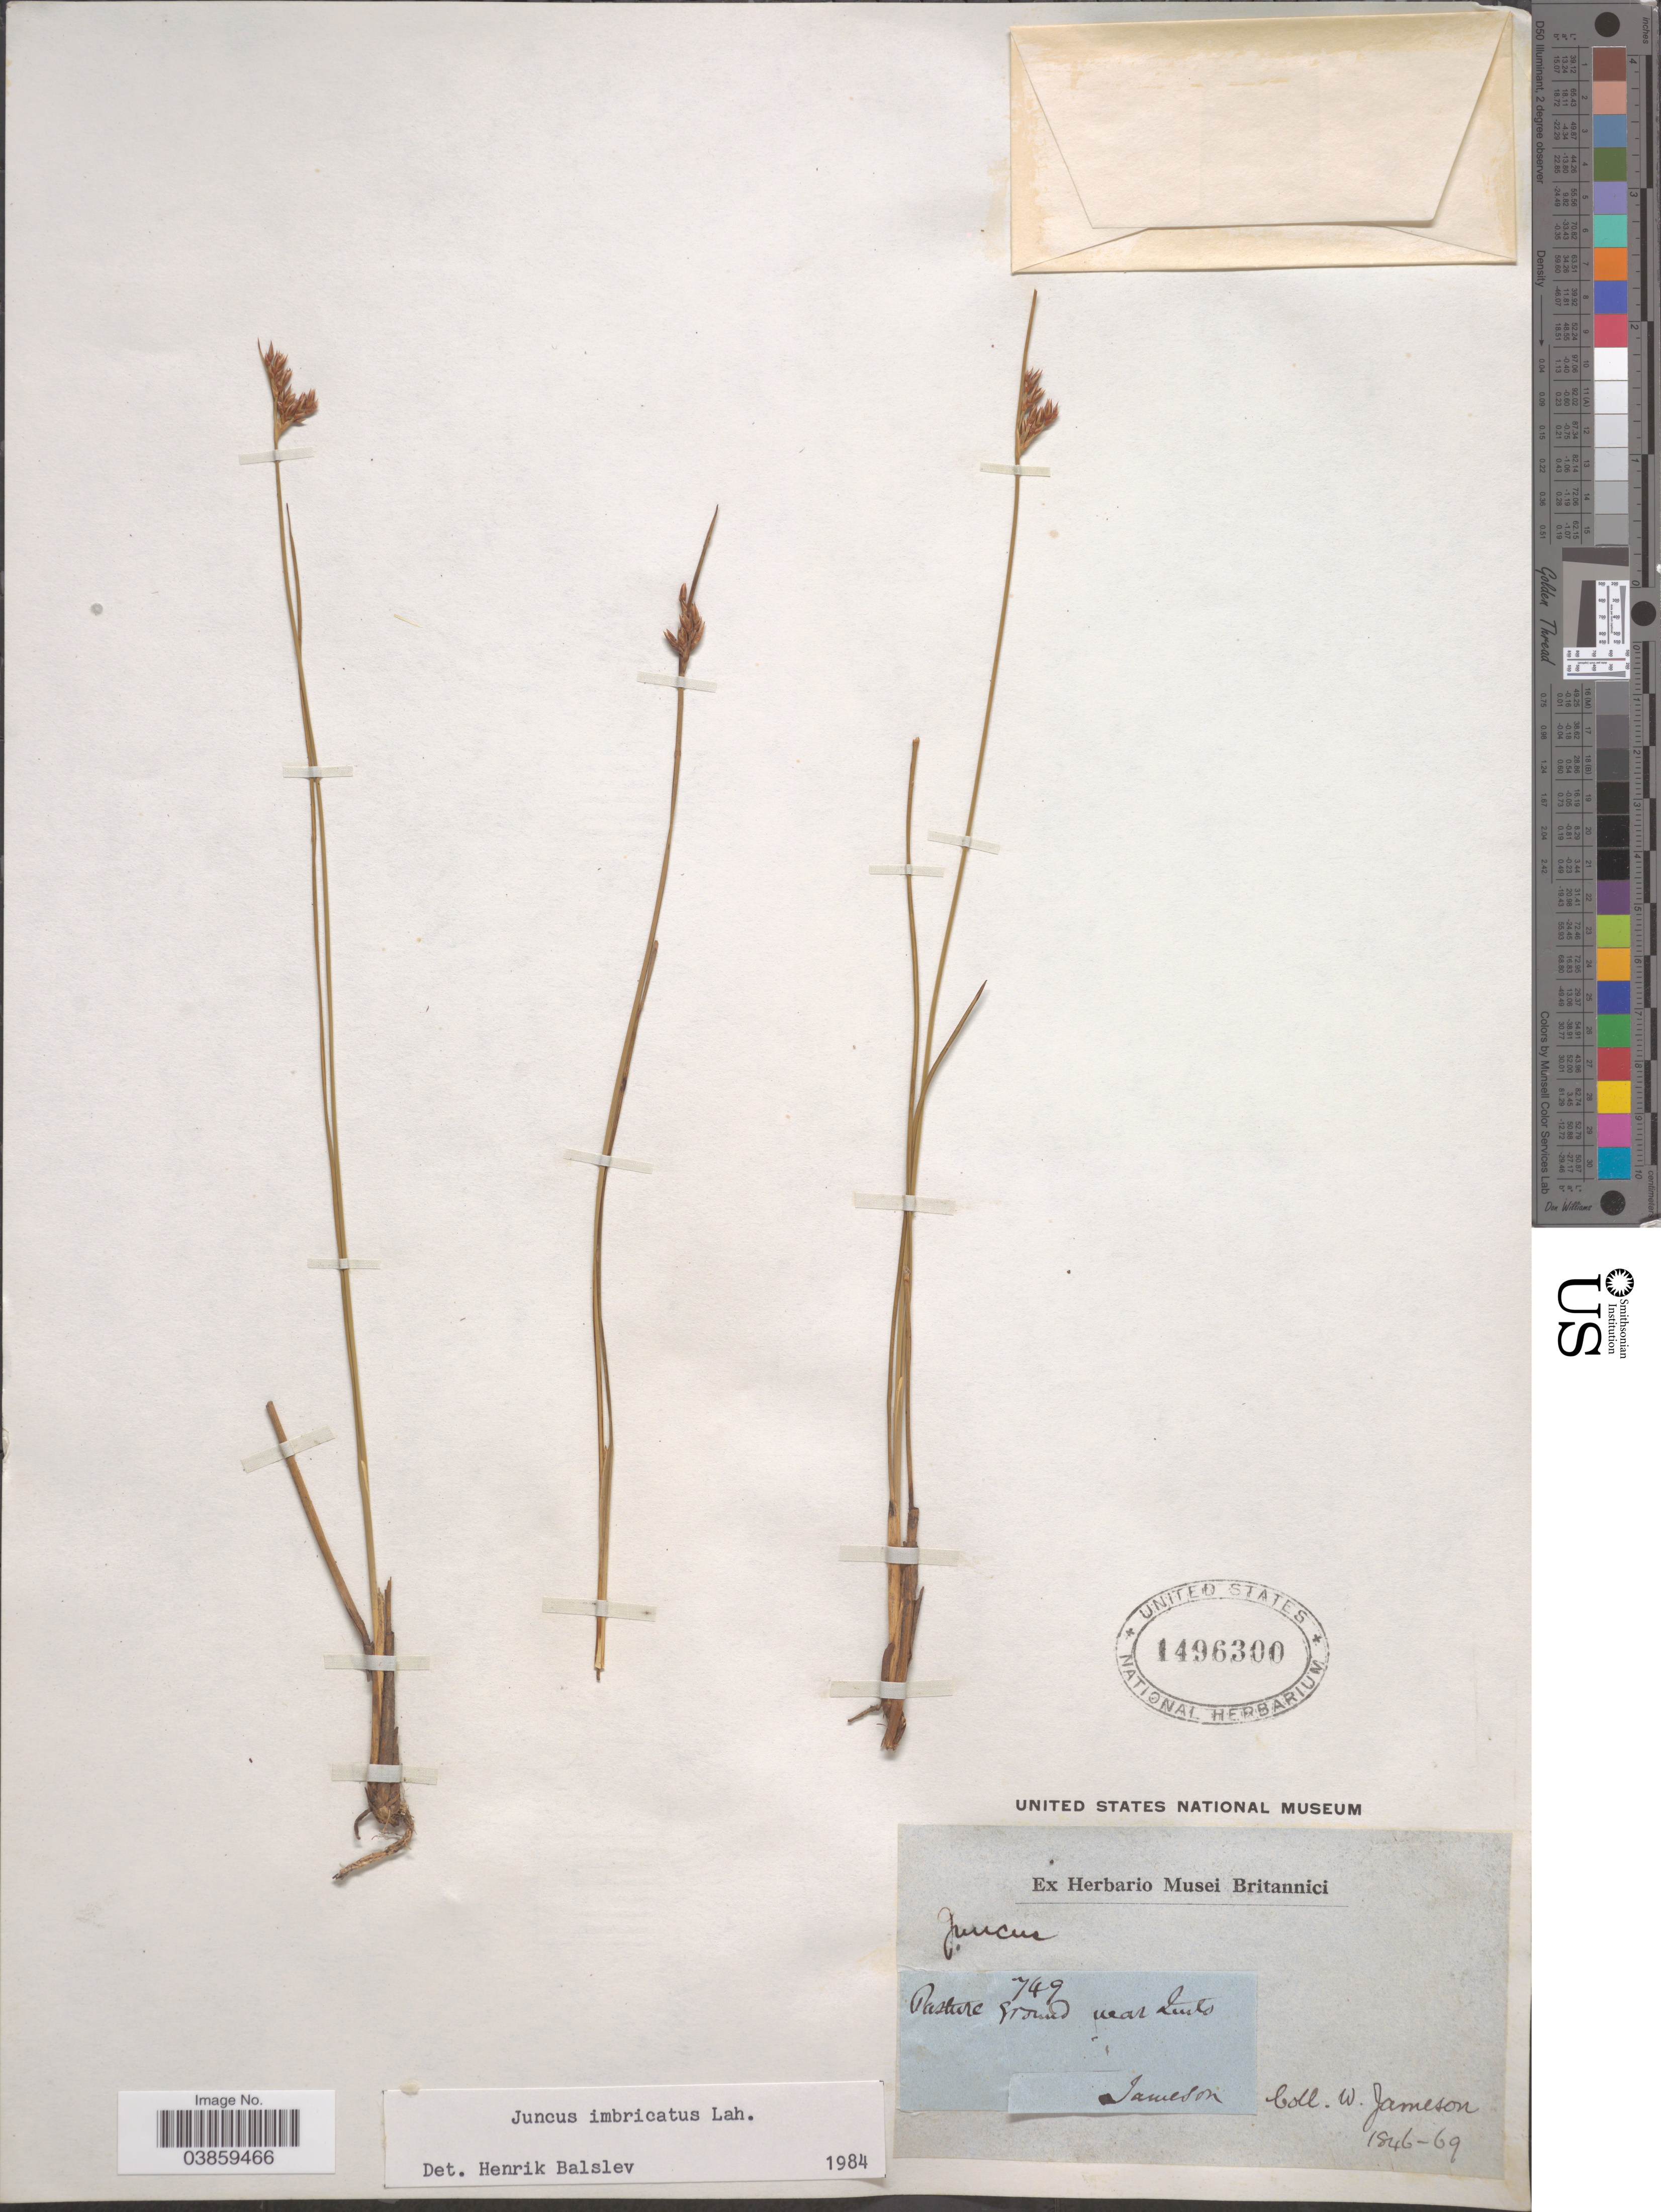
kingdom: Plantae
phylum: Tracheophyta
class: Liliopsida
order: Poales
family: Juncaceae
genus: Juncus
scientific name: Juncus imbricatus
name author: Laharpe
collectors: W. Jameson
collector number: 749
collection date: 1846/1869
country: Ecuador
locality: Pasture ground near Quito.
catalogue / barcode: US 1496300